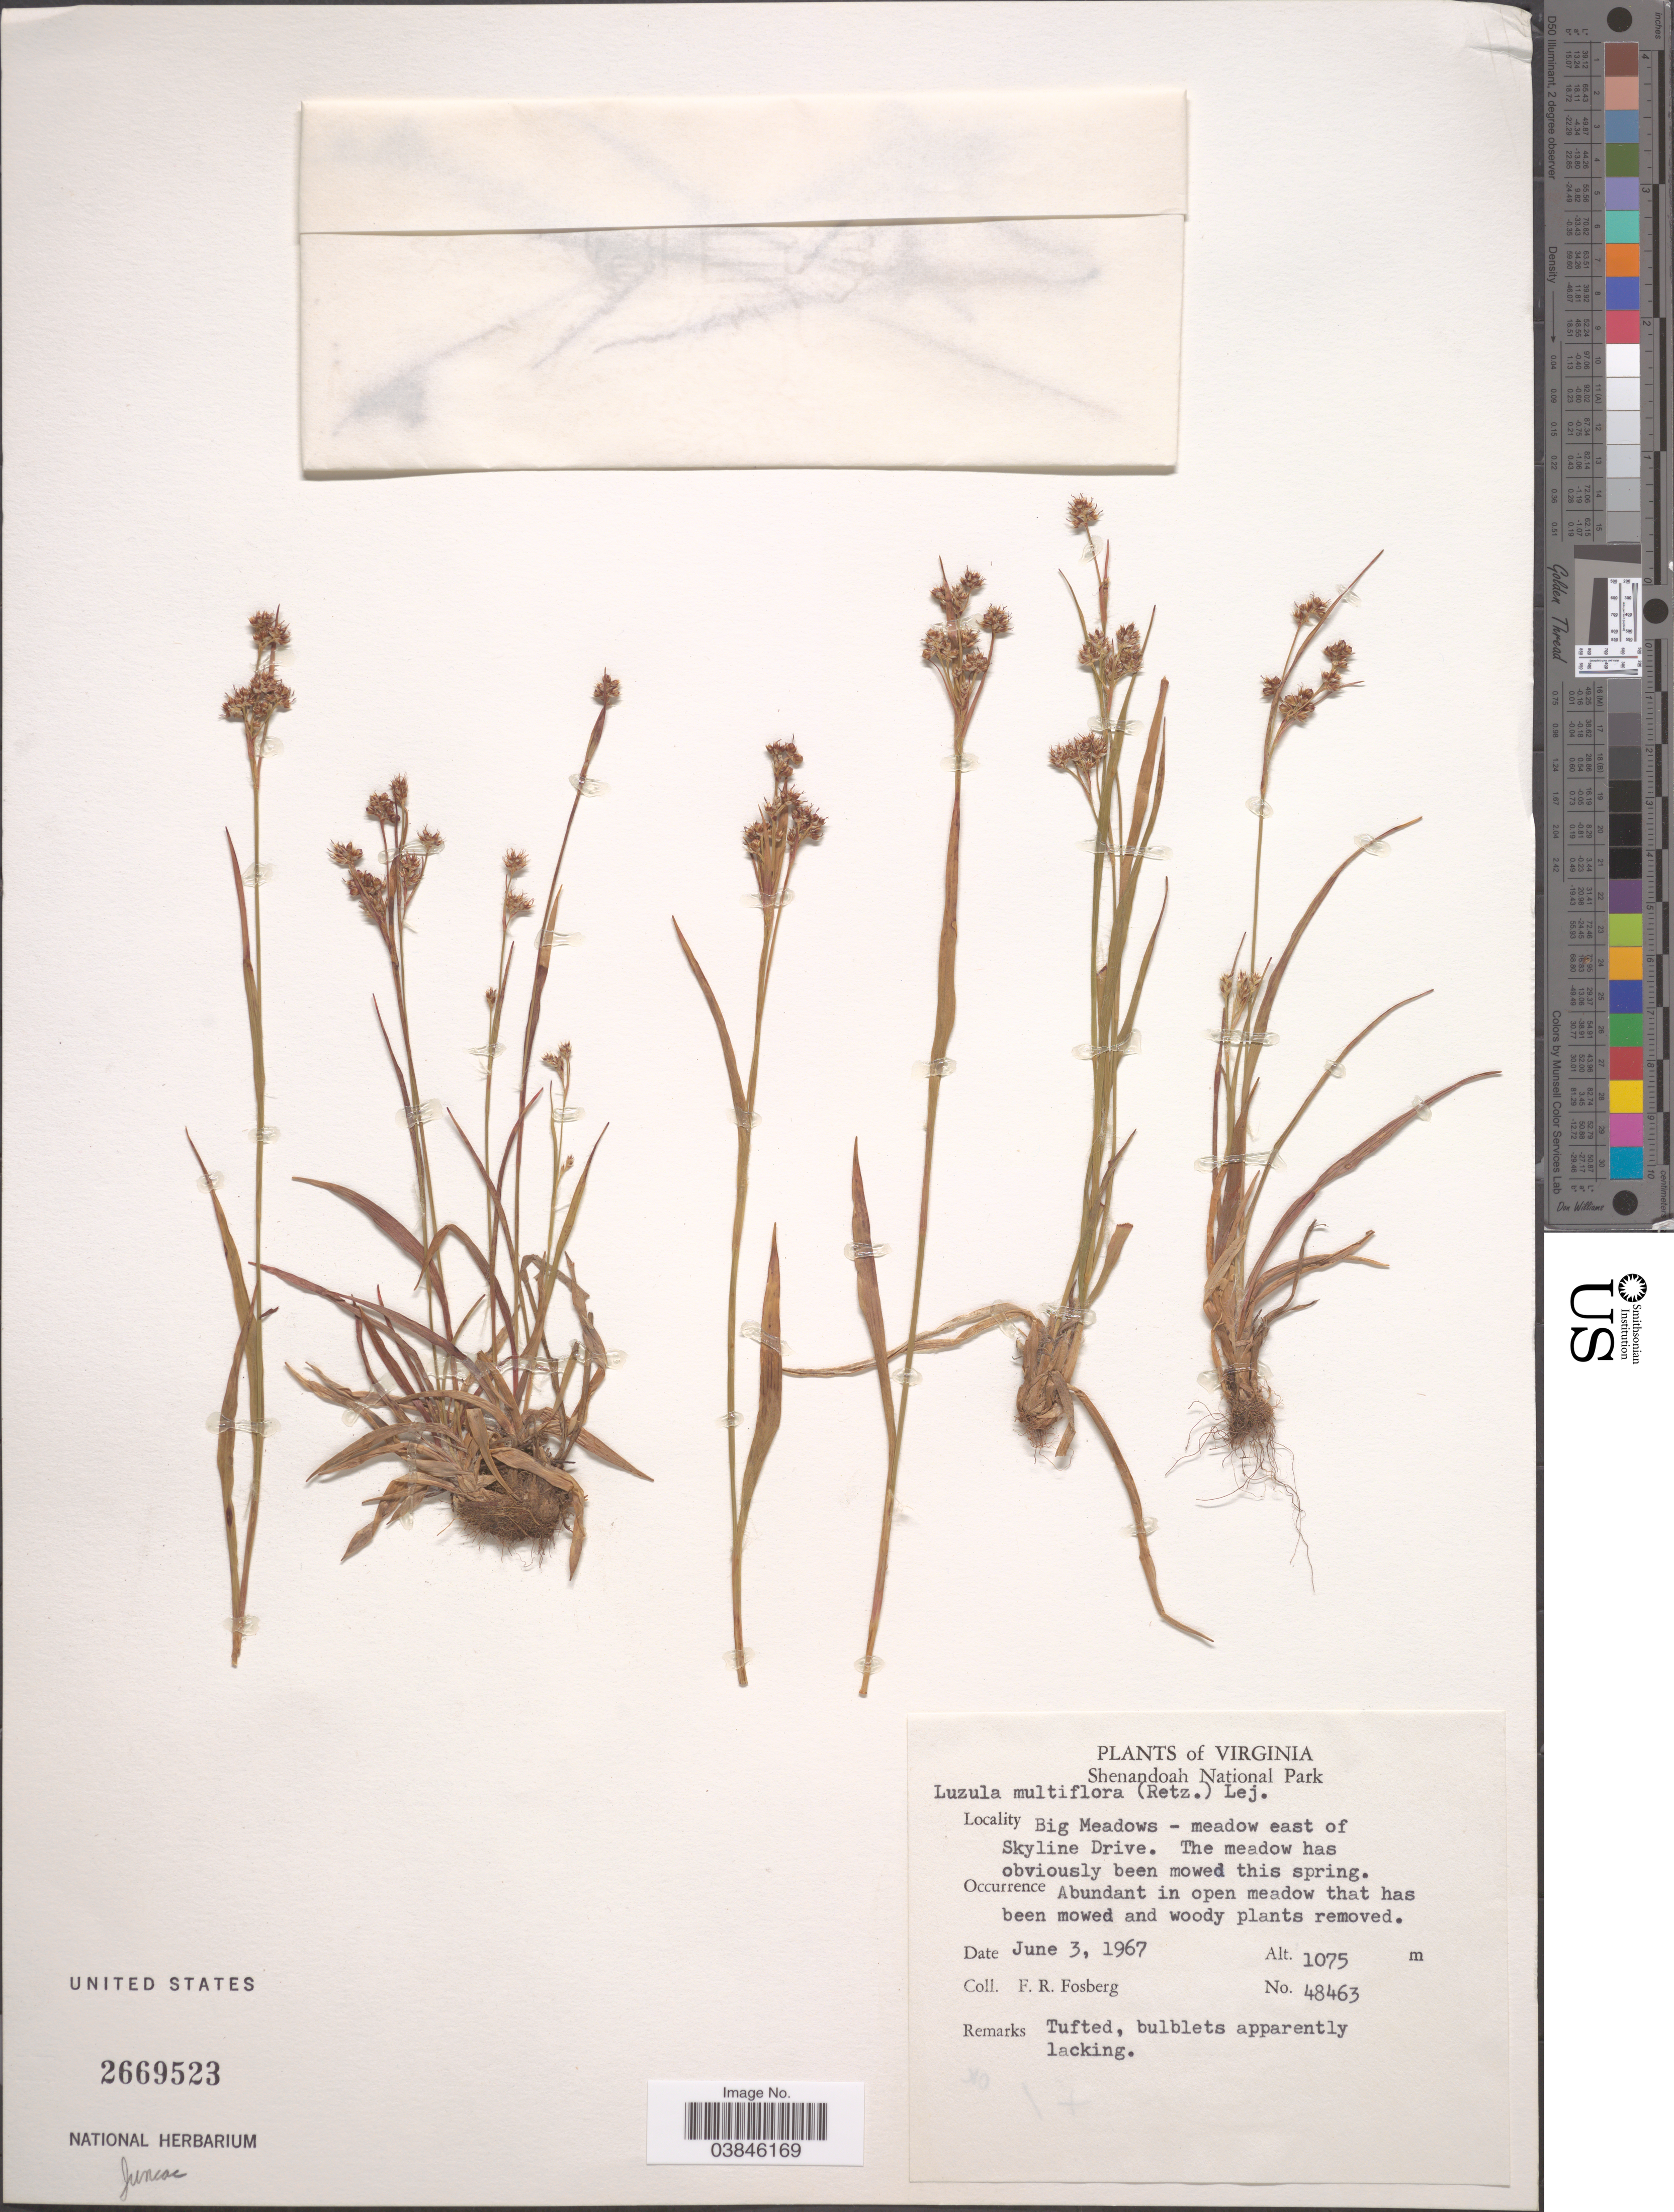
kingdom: Plantae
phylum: Tracheophyta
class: Liliopsida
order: Poales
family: Juncaceae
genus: Luzula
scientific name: Luzula multiflora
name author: (Ehrh.) Lej.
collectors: F. R. Fosberg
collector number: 48463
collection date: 1967-06-03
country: United States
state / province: Virginia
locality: Shenandoah National Park. Big Meadows - meadows east of Skyline Drive.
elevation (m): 1075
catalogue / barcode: US 2669523